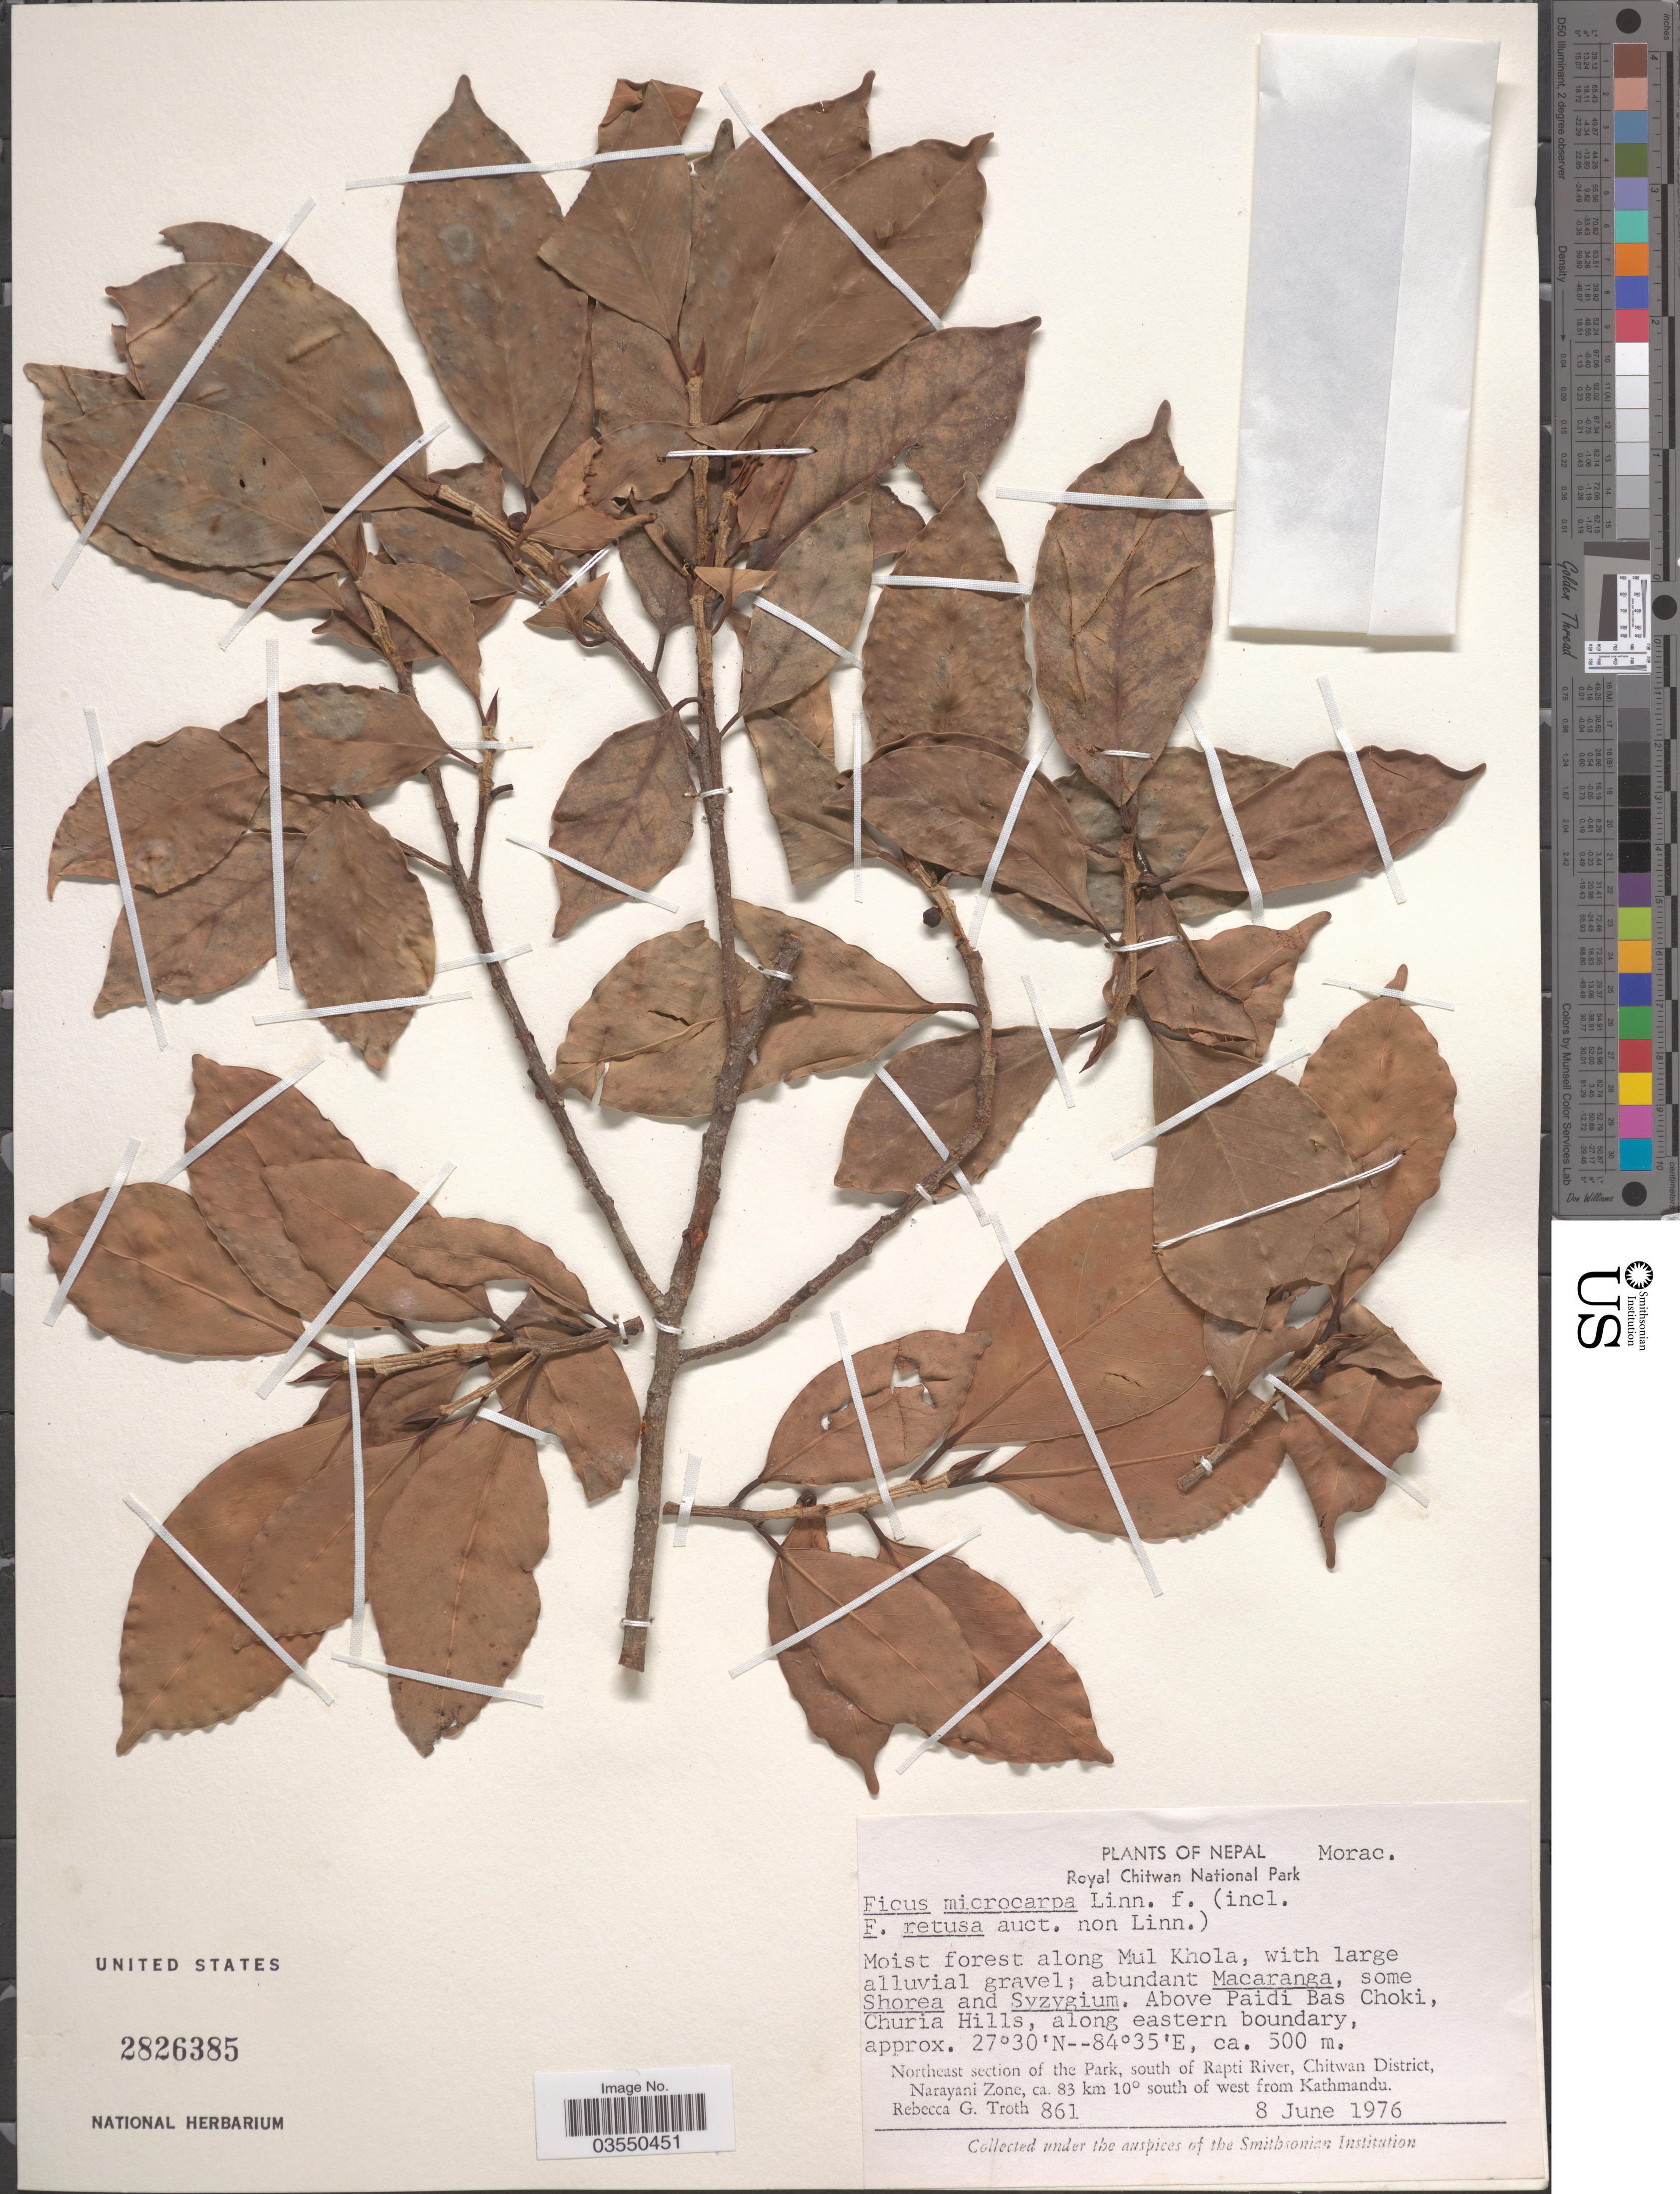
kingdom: Plantae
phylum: Tracheophyta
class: Magnoliopsida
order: Rosales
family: Moraceae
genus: Ficus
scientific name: Ficus microcarpa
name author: L. f.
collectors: R. Troth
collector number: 861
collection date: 1976-06-08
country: Nepal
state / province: Narayani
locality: Royal Chitwan National Park. Along Mul Khola. Above Paidi Bas Choki, Churia Hills, along eastern boundary. Northeast section of the Park, south of Rapti River, Chitwan District, Narayani Zone, ca. 83 km 10° south of west from Kathmandu.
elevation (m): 500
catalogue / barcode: US 2826385